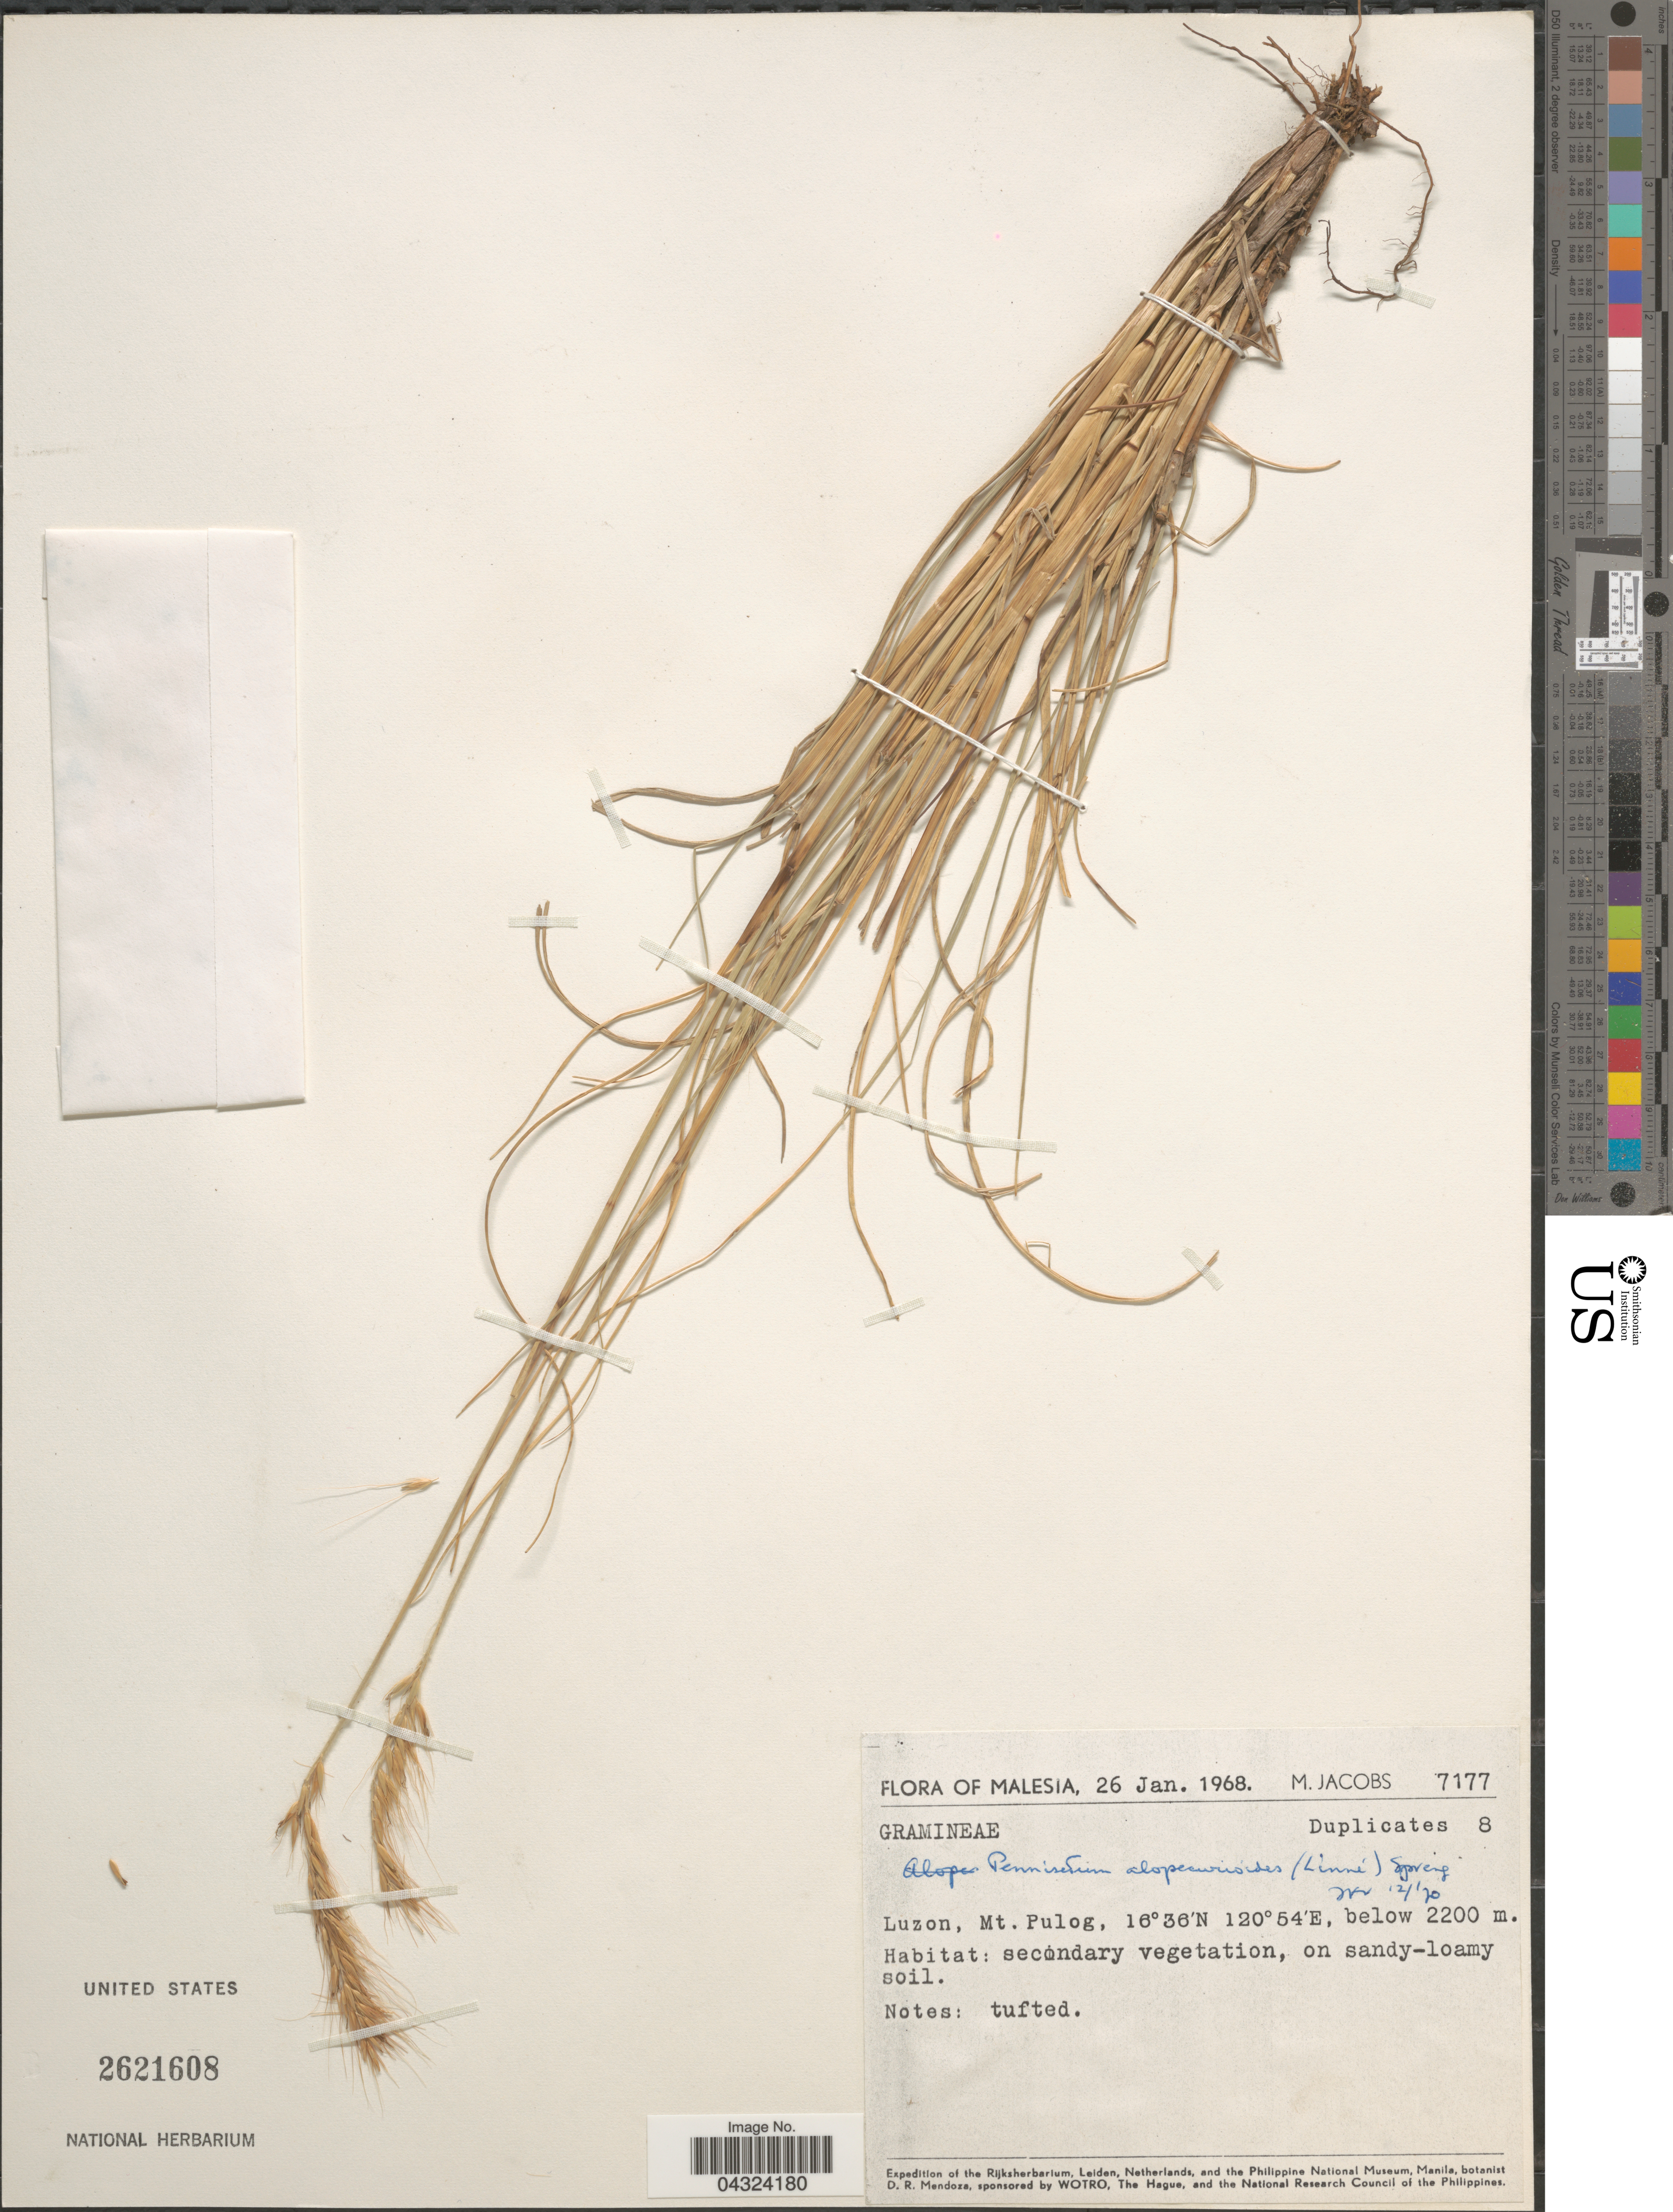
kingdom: Plantae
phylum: Tracheophyta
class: Liliopsida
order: Poales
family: Poaceae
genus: Cenchrus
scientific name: Cenchrus purpurascens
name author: Thunb.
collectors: M. Jacobs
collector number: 7177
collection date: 1968-01-26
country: Philippines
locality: Malesia. Luzon, Mt. Pulog.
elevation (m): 2200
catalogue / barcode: US 2621608